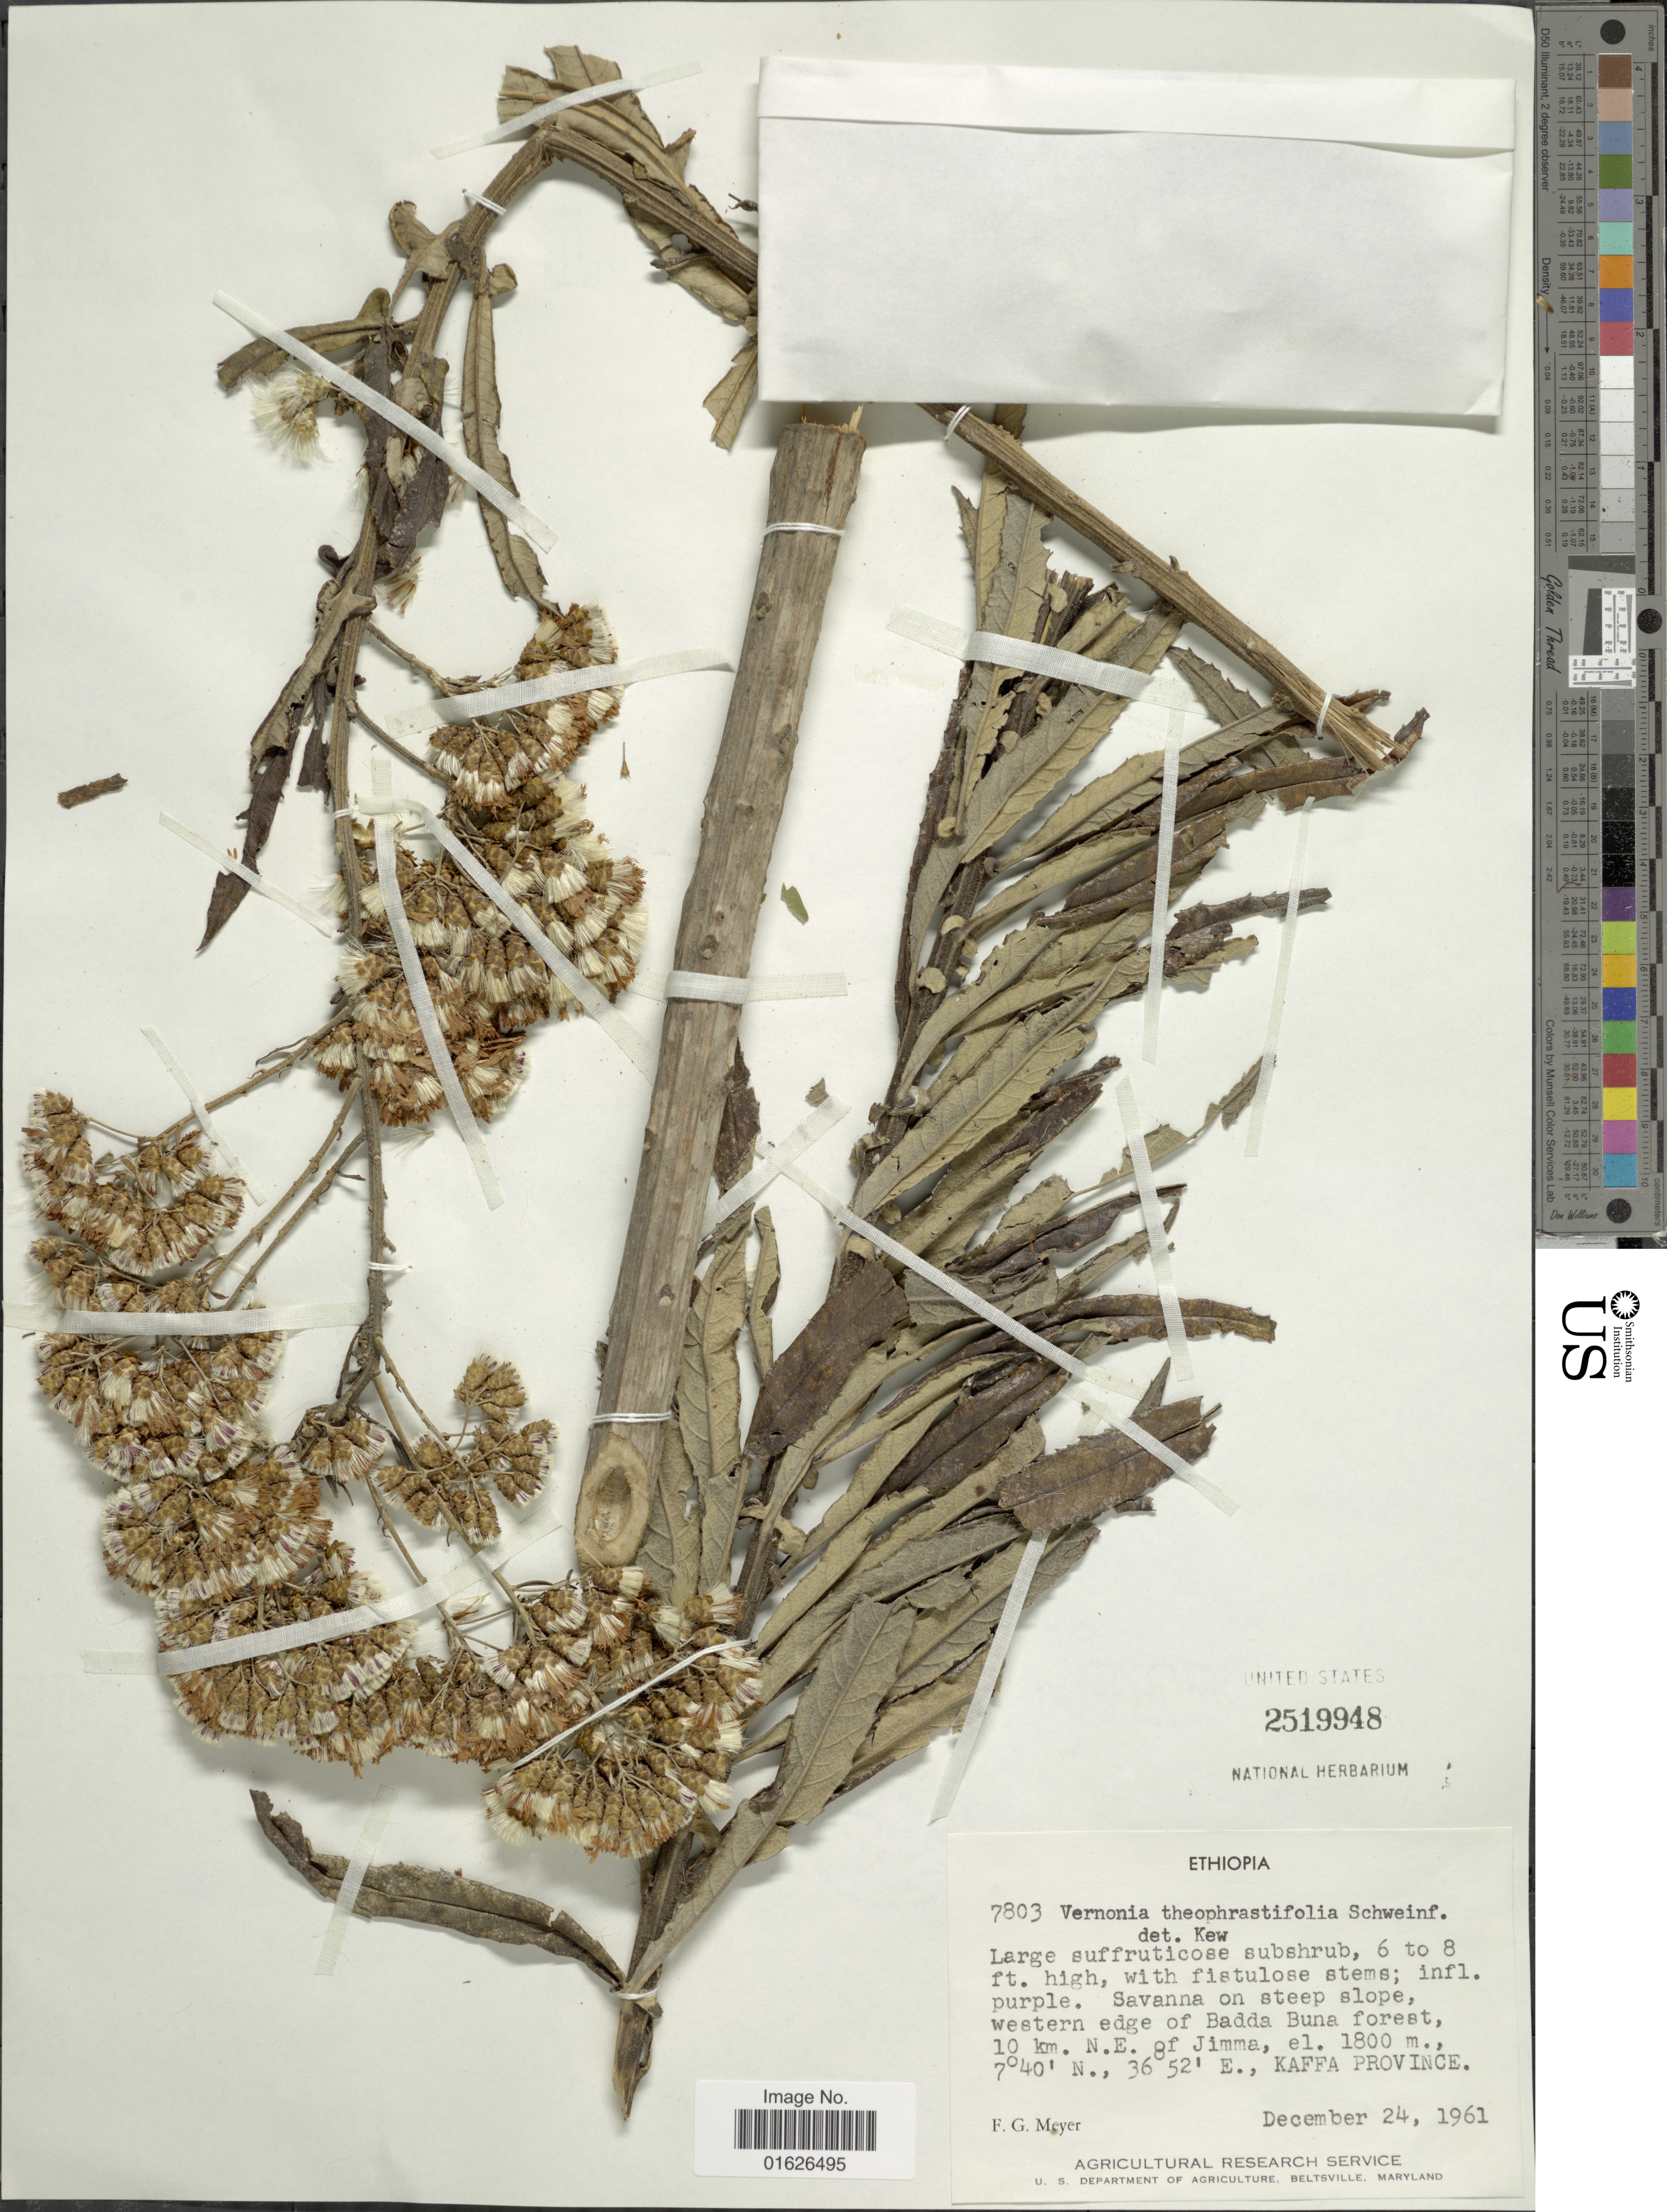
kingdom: Plantae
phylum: Tracheophyta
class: Magnoliopsida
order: Asterales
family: Asteraceae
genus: Gymnanthemum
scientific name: Gymnanthemum theophrastifolium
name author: (Schweinf. ex Oliv. & Hiern) H. Rob.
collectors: F. G. Meyer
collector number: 7803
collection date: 1961-12-24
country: Ethiopia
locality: Savanna on steep slope, western edge of Badda Buna forest. 10 km N.E. of Jimma, Kaffa Province.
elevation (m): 1800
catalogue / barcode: US 2519948